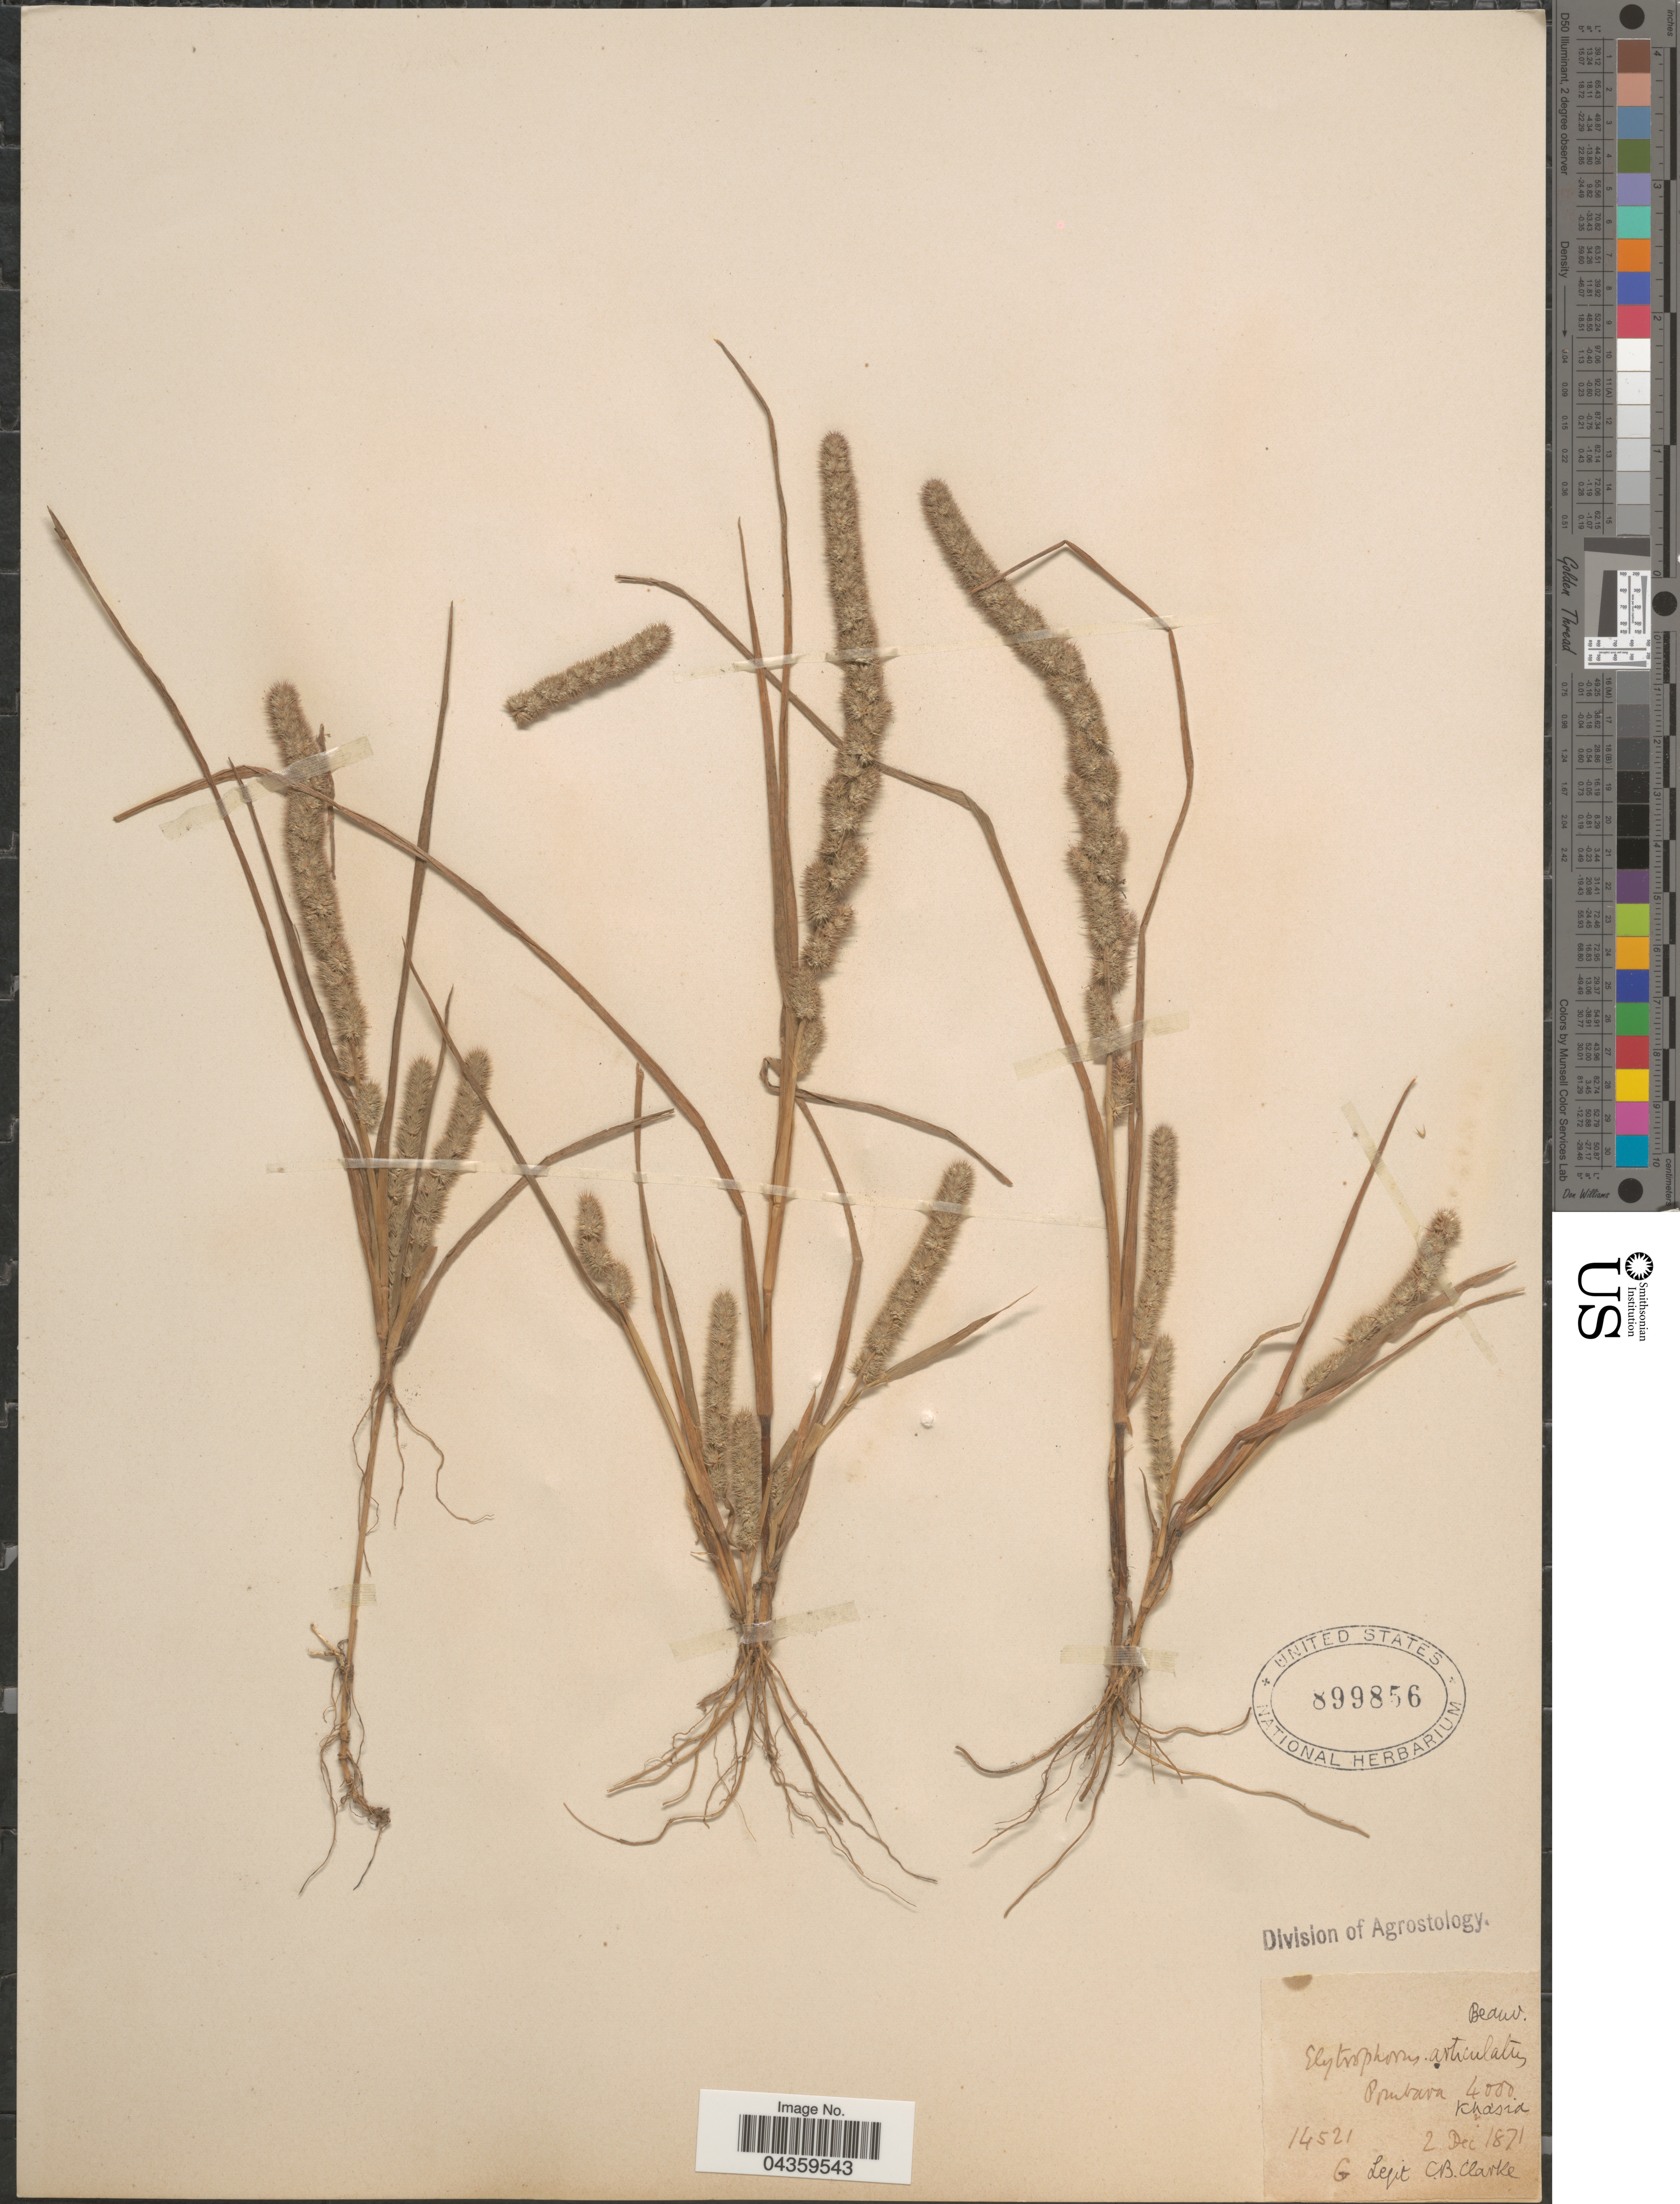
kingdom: Plantae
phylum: Tracheophyta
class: Liliopsida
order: Poales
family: Poaceae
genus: Elytrophorus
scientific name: Elytrophorus spicatus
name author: (Willd.) A. Camus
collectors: C. B. Clarke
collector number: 14521G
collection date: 1871-12-02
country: India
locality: Pomtava [interpreted]. Khasia.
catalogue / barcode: US 899856